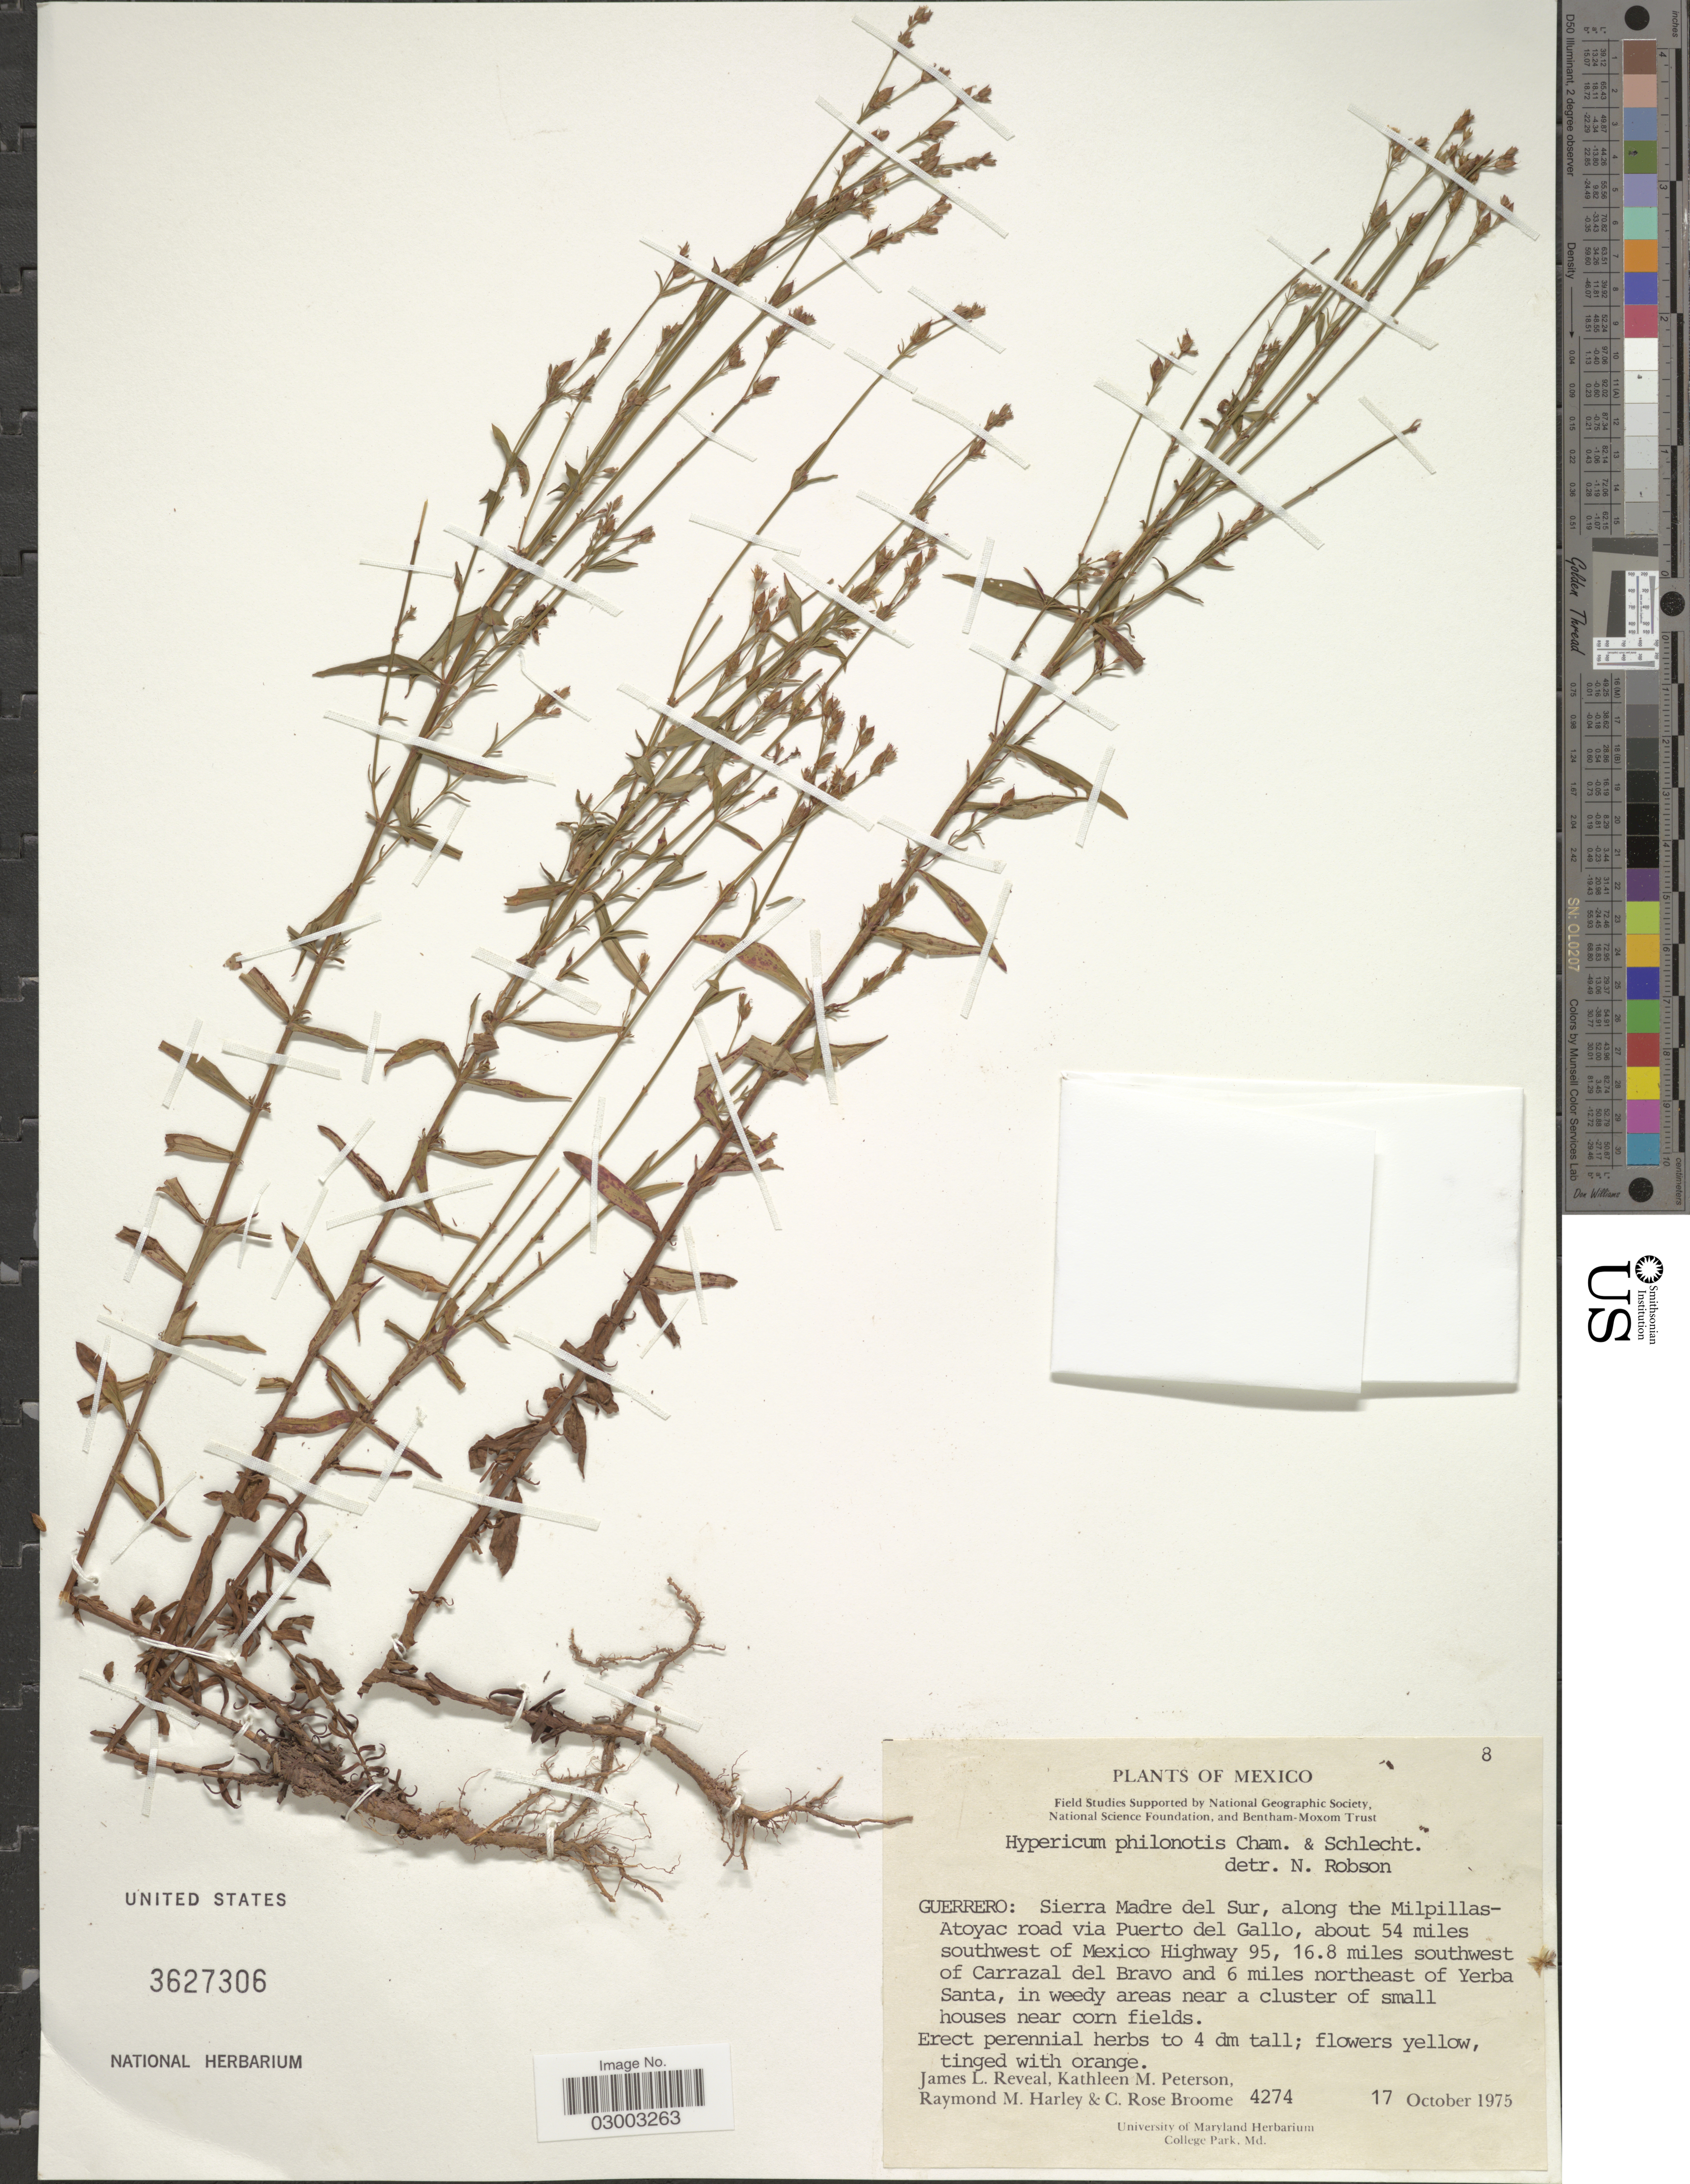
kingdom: Plantae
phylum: Tracheophyta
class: Magnoliopsida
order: Malpighiales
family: Hypericaceae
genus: Hypericum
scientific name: Hypericum philonotis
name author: Schltdl. & Cham.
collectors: J. L. Reveal, K. Peterson, R. M. Harley & C. R. Broome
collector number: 4274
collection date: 1975-10-17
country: Mexico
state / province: Guerrero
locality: Guerrero: Sierra Madre del Sur, along the Milpillas-Atoyac road via Puerto del Gallo, about 54 miles southwest of Mexico Highway 95, 16.8 miles southwest of Carrazal del Bravo and 6 miles northeast of Yerba Santa.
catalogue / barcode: US 3627306